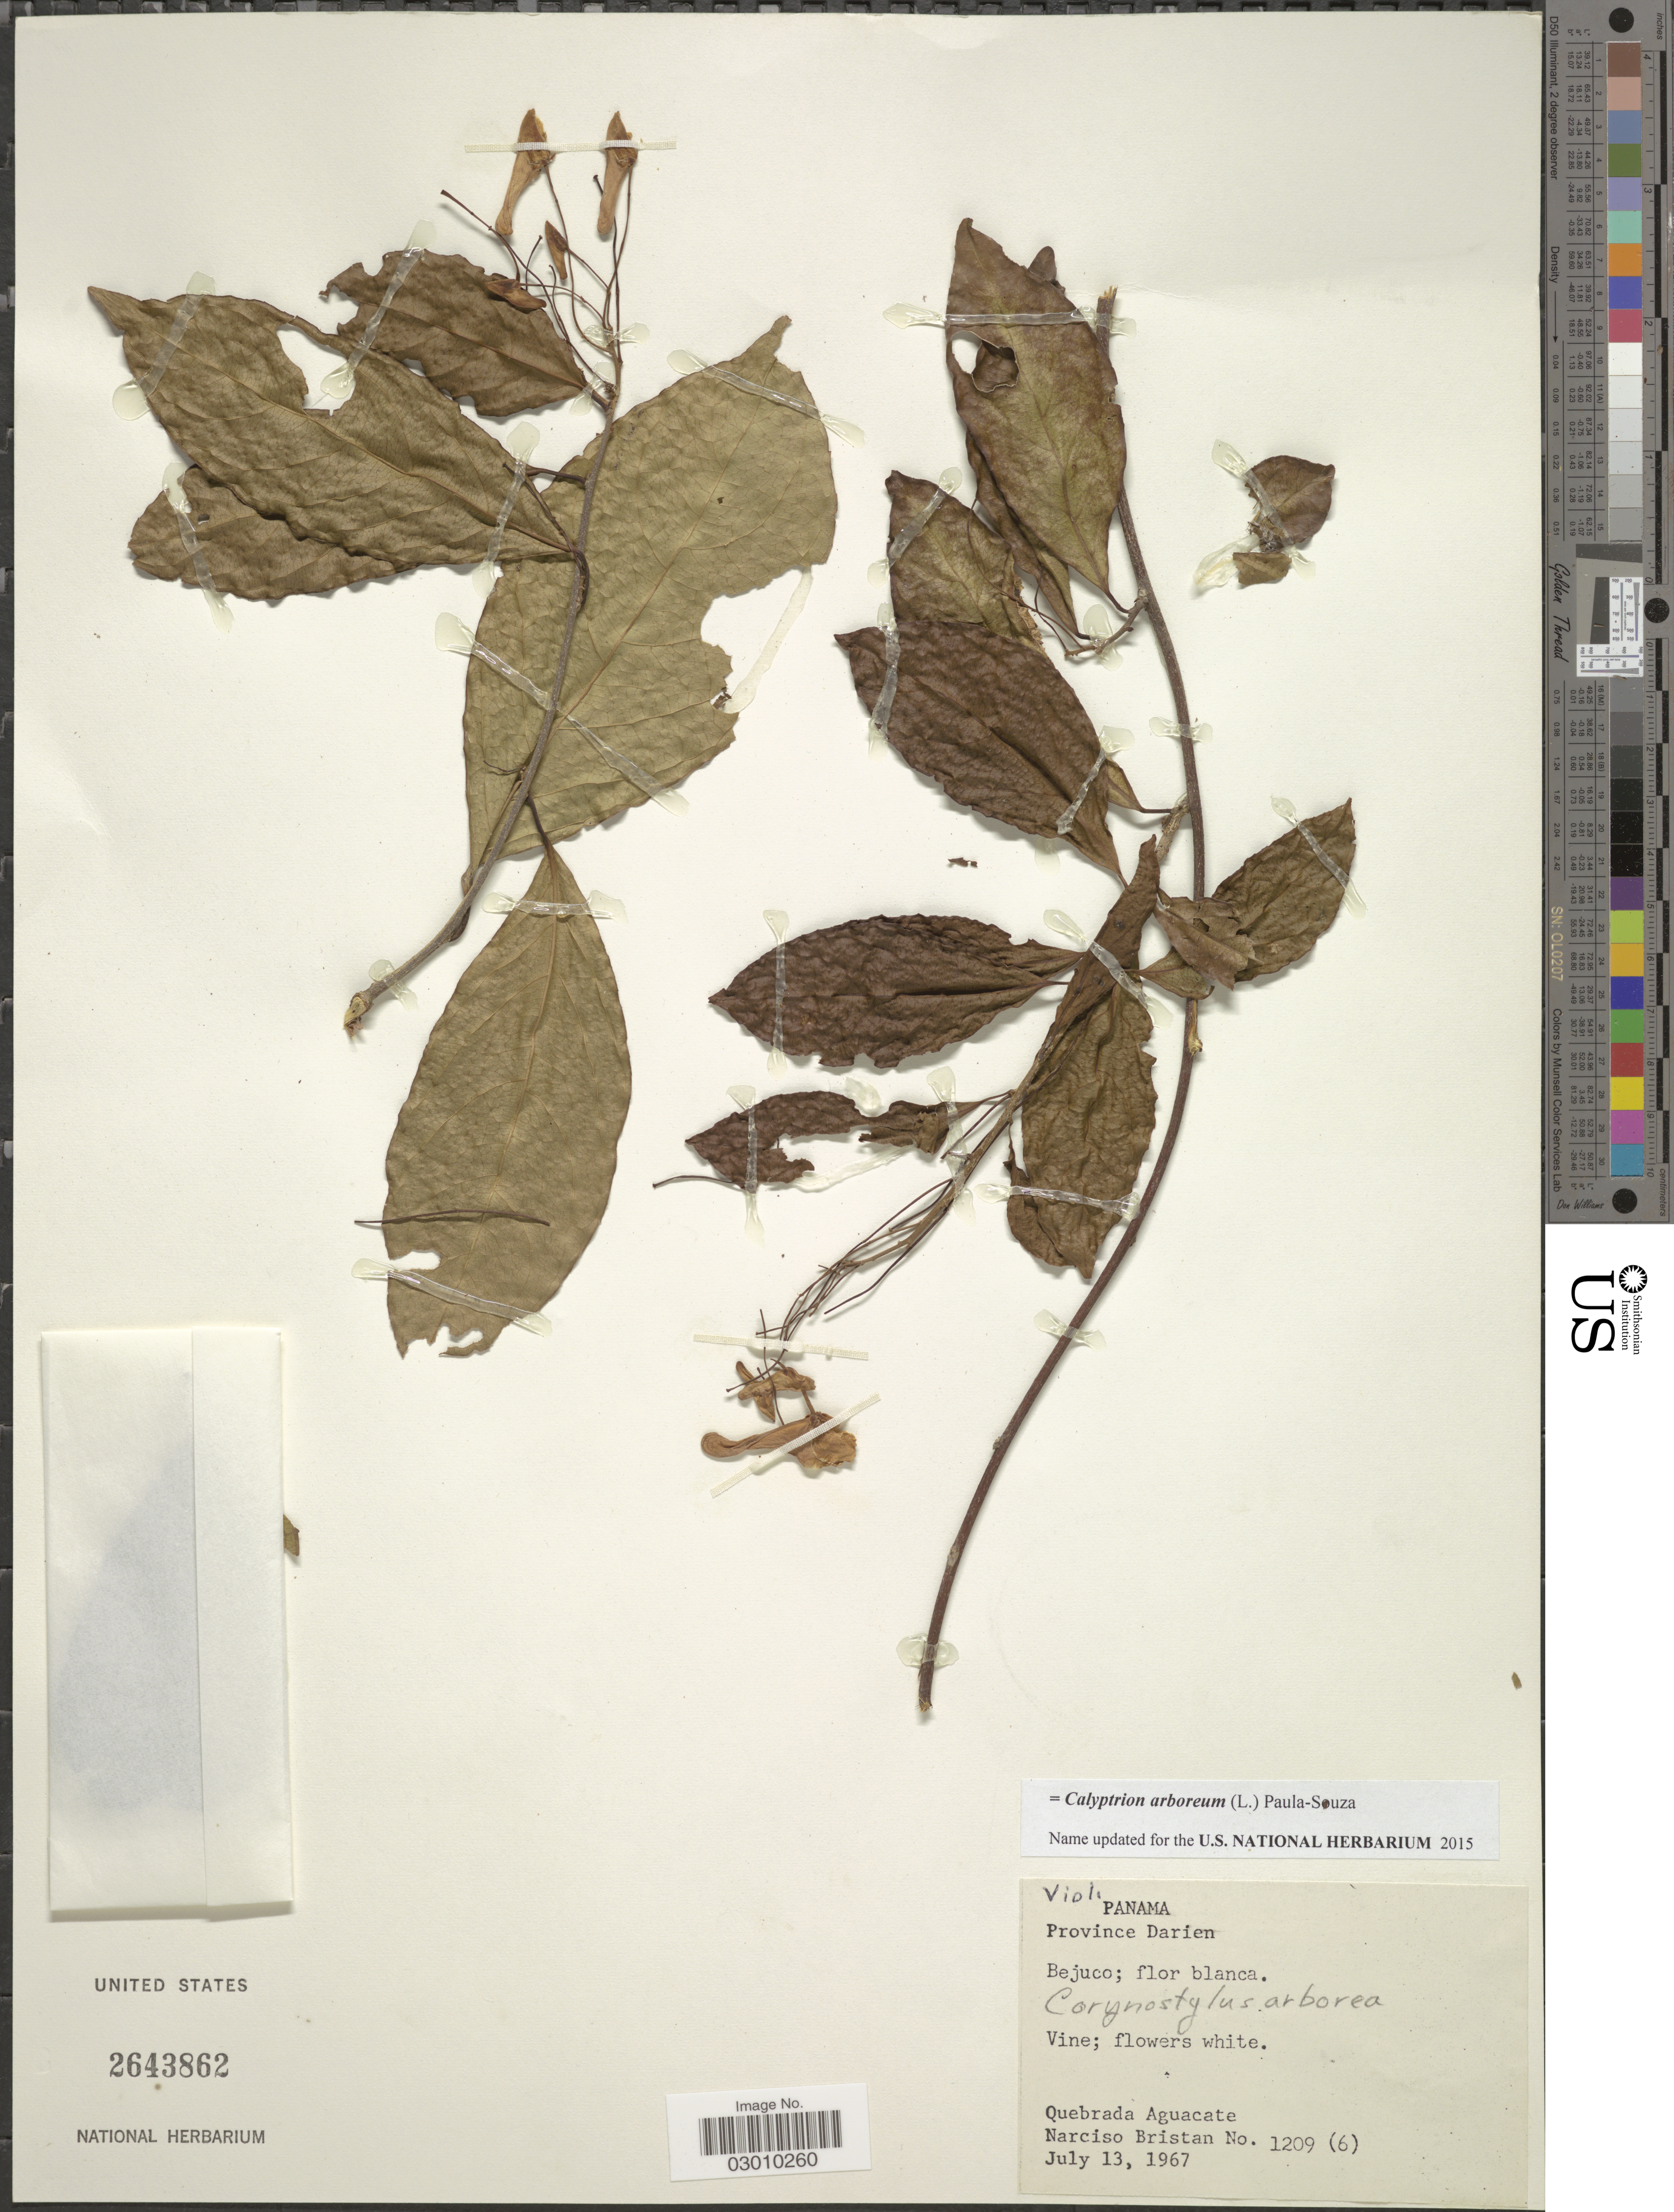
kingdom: Plantae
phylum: Tracheophyta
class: Magnoliopsida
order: Malpighiales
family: Violaceae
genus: Calyptrion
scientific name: Calyptrion sp.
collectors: N. Bristan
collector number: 1209 (6)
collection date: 1967-07-13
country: Panama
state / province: Darién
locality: Bejuco. Quebrada Aguacate.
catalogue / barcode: US 2643862